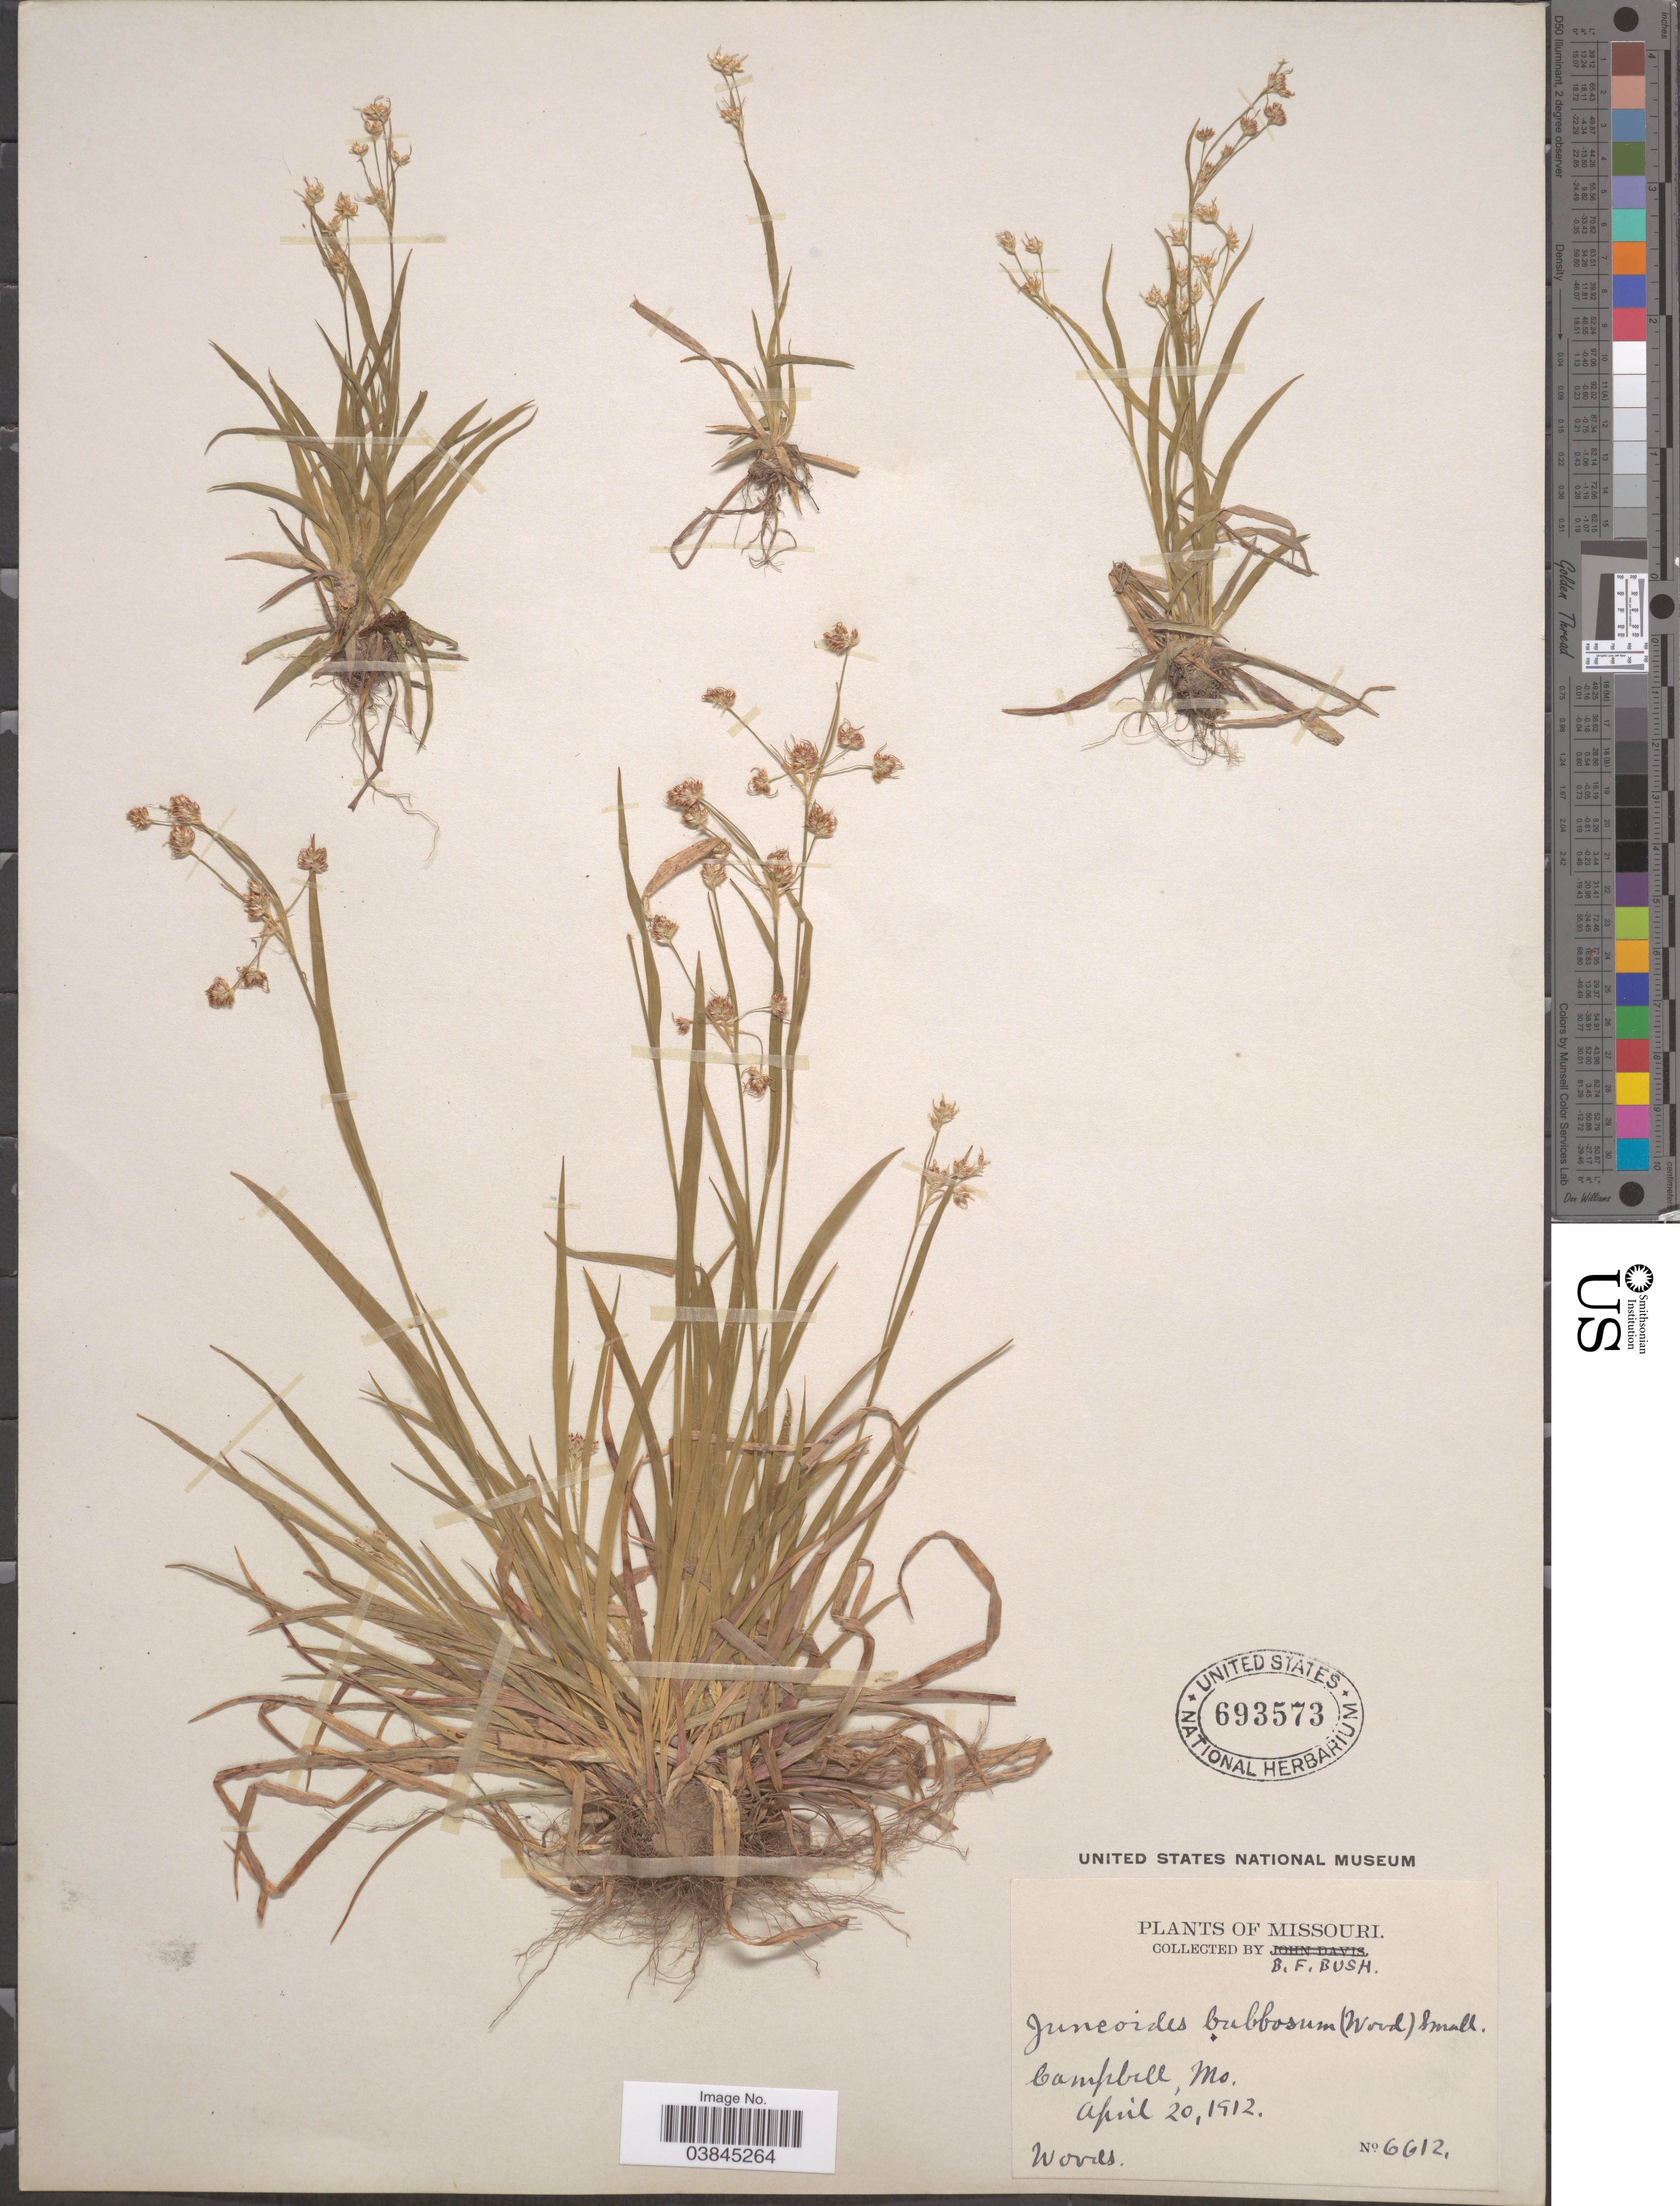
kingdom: Plantae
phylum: Tracheophyta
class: Liliopsida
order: Poales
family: Juncaceae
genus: Luzula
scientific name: Luzula campestris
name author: (L.) DC.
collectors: B. F. Bush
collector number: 6612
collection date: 1912-04-20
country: United States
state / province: Missouri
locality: Campbell.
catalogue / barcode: US 693573